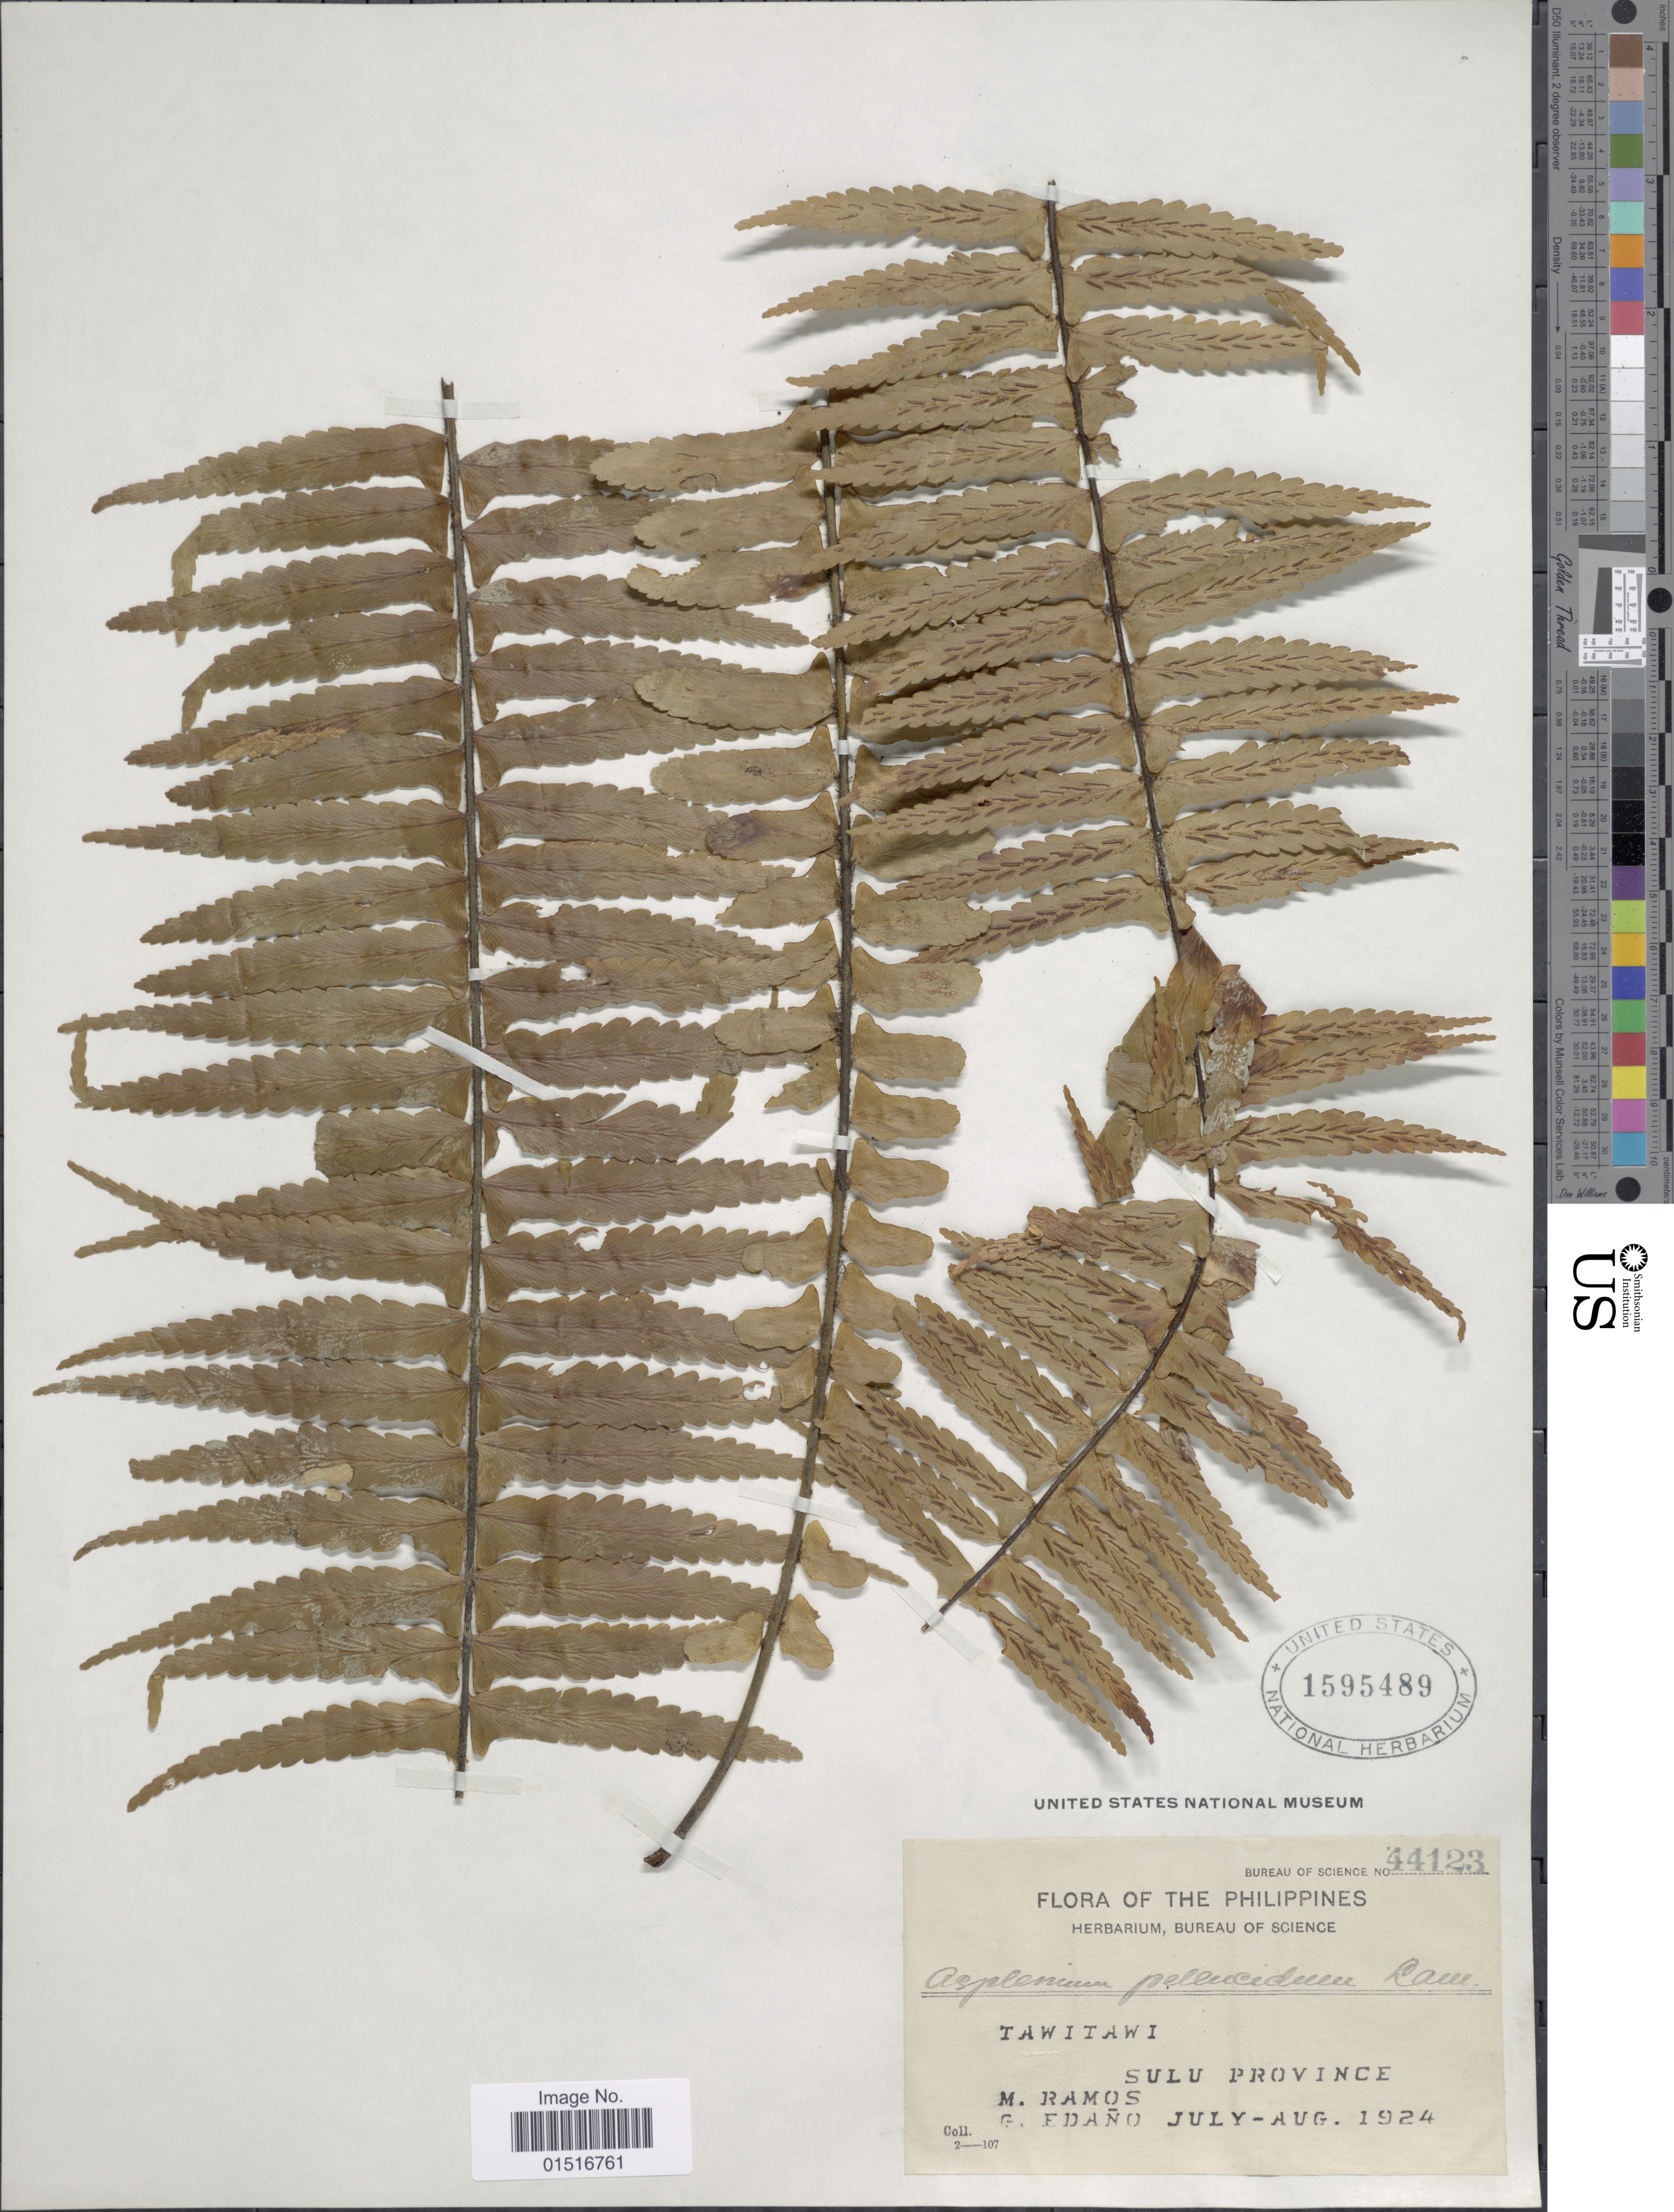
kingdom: Plantae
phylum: Tracheophyta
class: Polypodiopsida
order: Polypodiales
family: Aspleniaceae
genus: Asplenium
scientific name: Asplenium pellucidum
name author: Lam.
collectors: M. Ramos & G. Edaño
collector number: Bureau of Science 44123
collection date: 1924-07/1924-08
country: Philippines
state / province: Muslim Mindanao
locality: Tawitawi. Sulu Province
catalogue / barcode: US 1595489